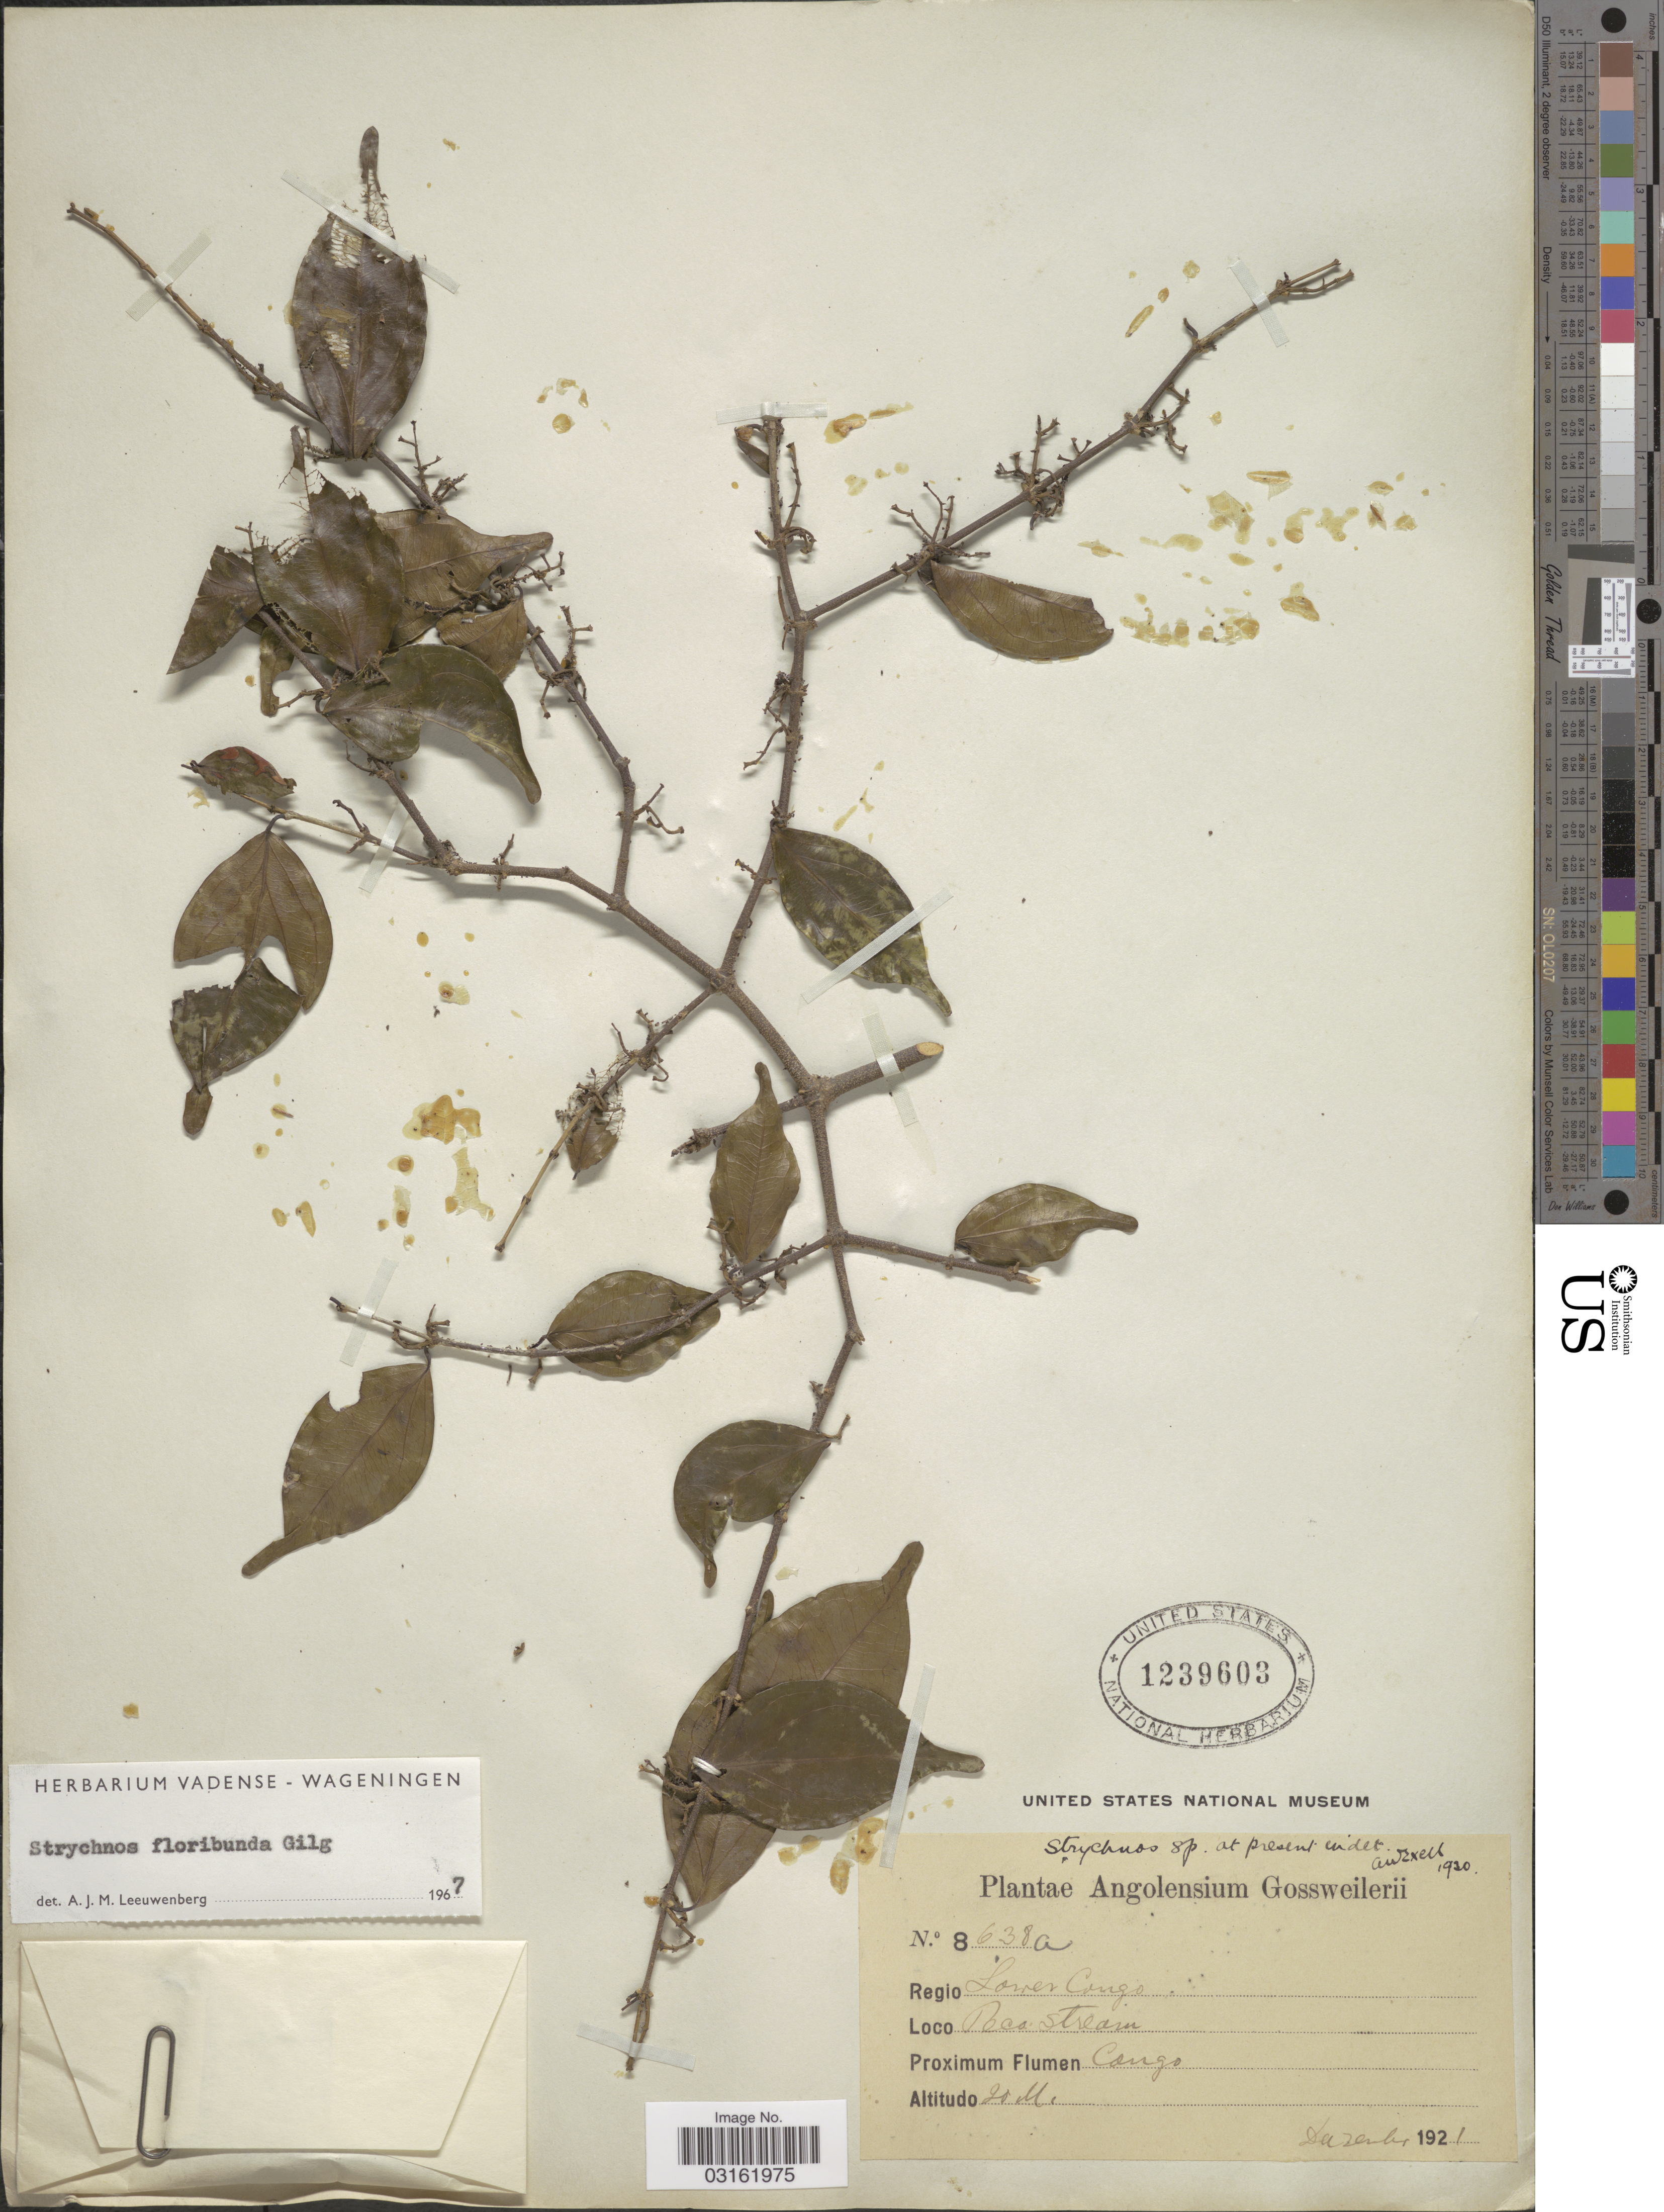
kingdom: Plantae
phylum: Tracheophyta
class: Magnoliopsida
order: Gentianales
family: Loganiaceae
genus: Strychnos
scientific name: Strychnos floribunda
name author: Gilg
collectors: -. Gossweiler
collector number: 8638a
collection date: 1921-12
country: Angola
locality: Regio Lower Congo. Near stream. Proximum Flumen Congo.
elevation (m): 20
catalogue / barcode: US 1239603